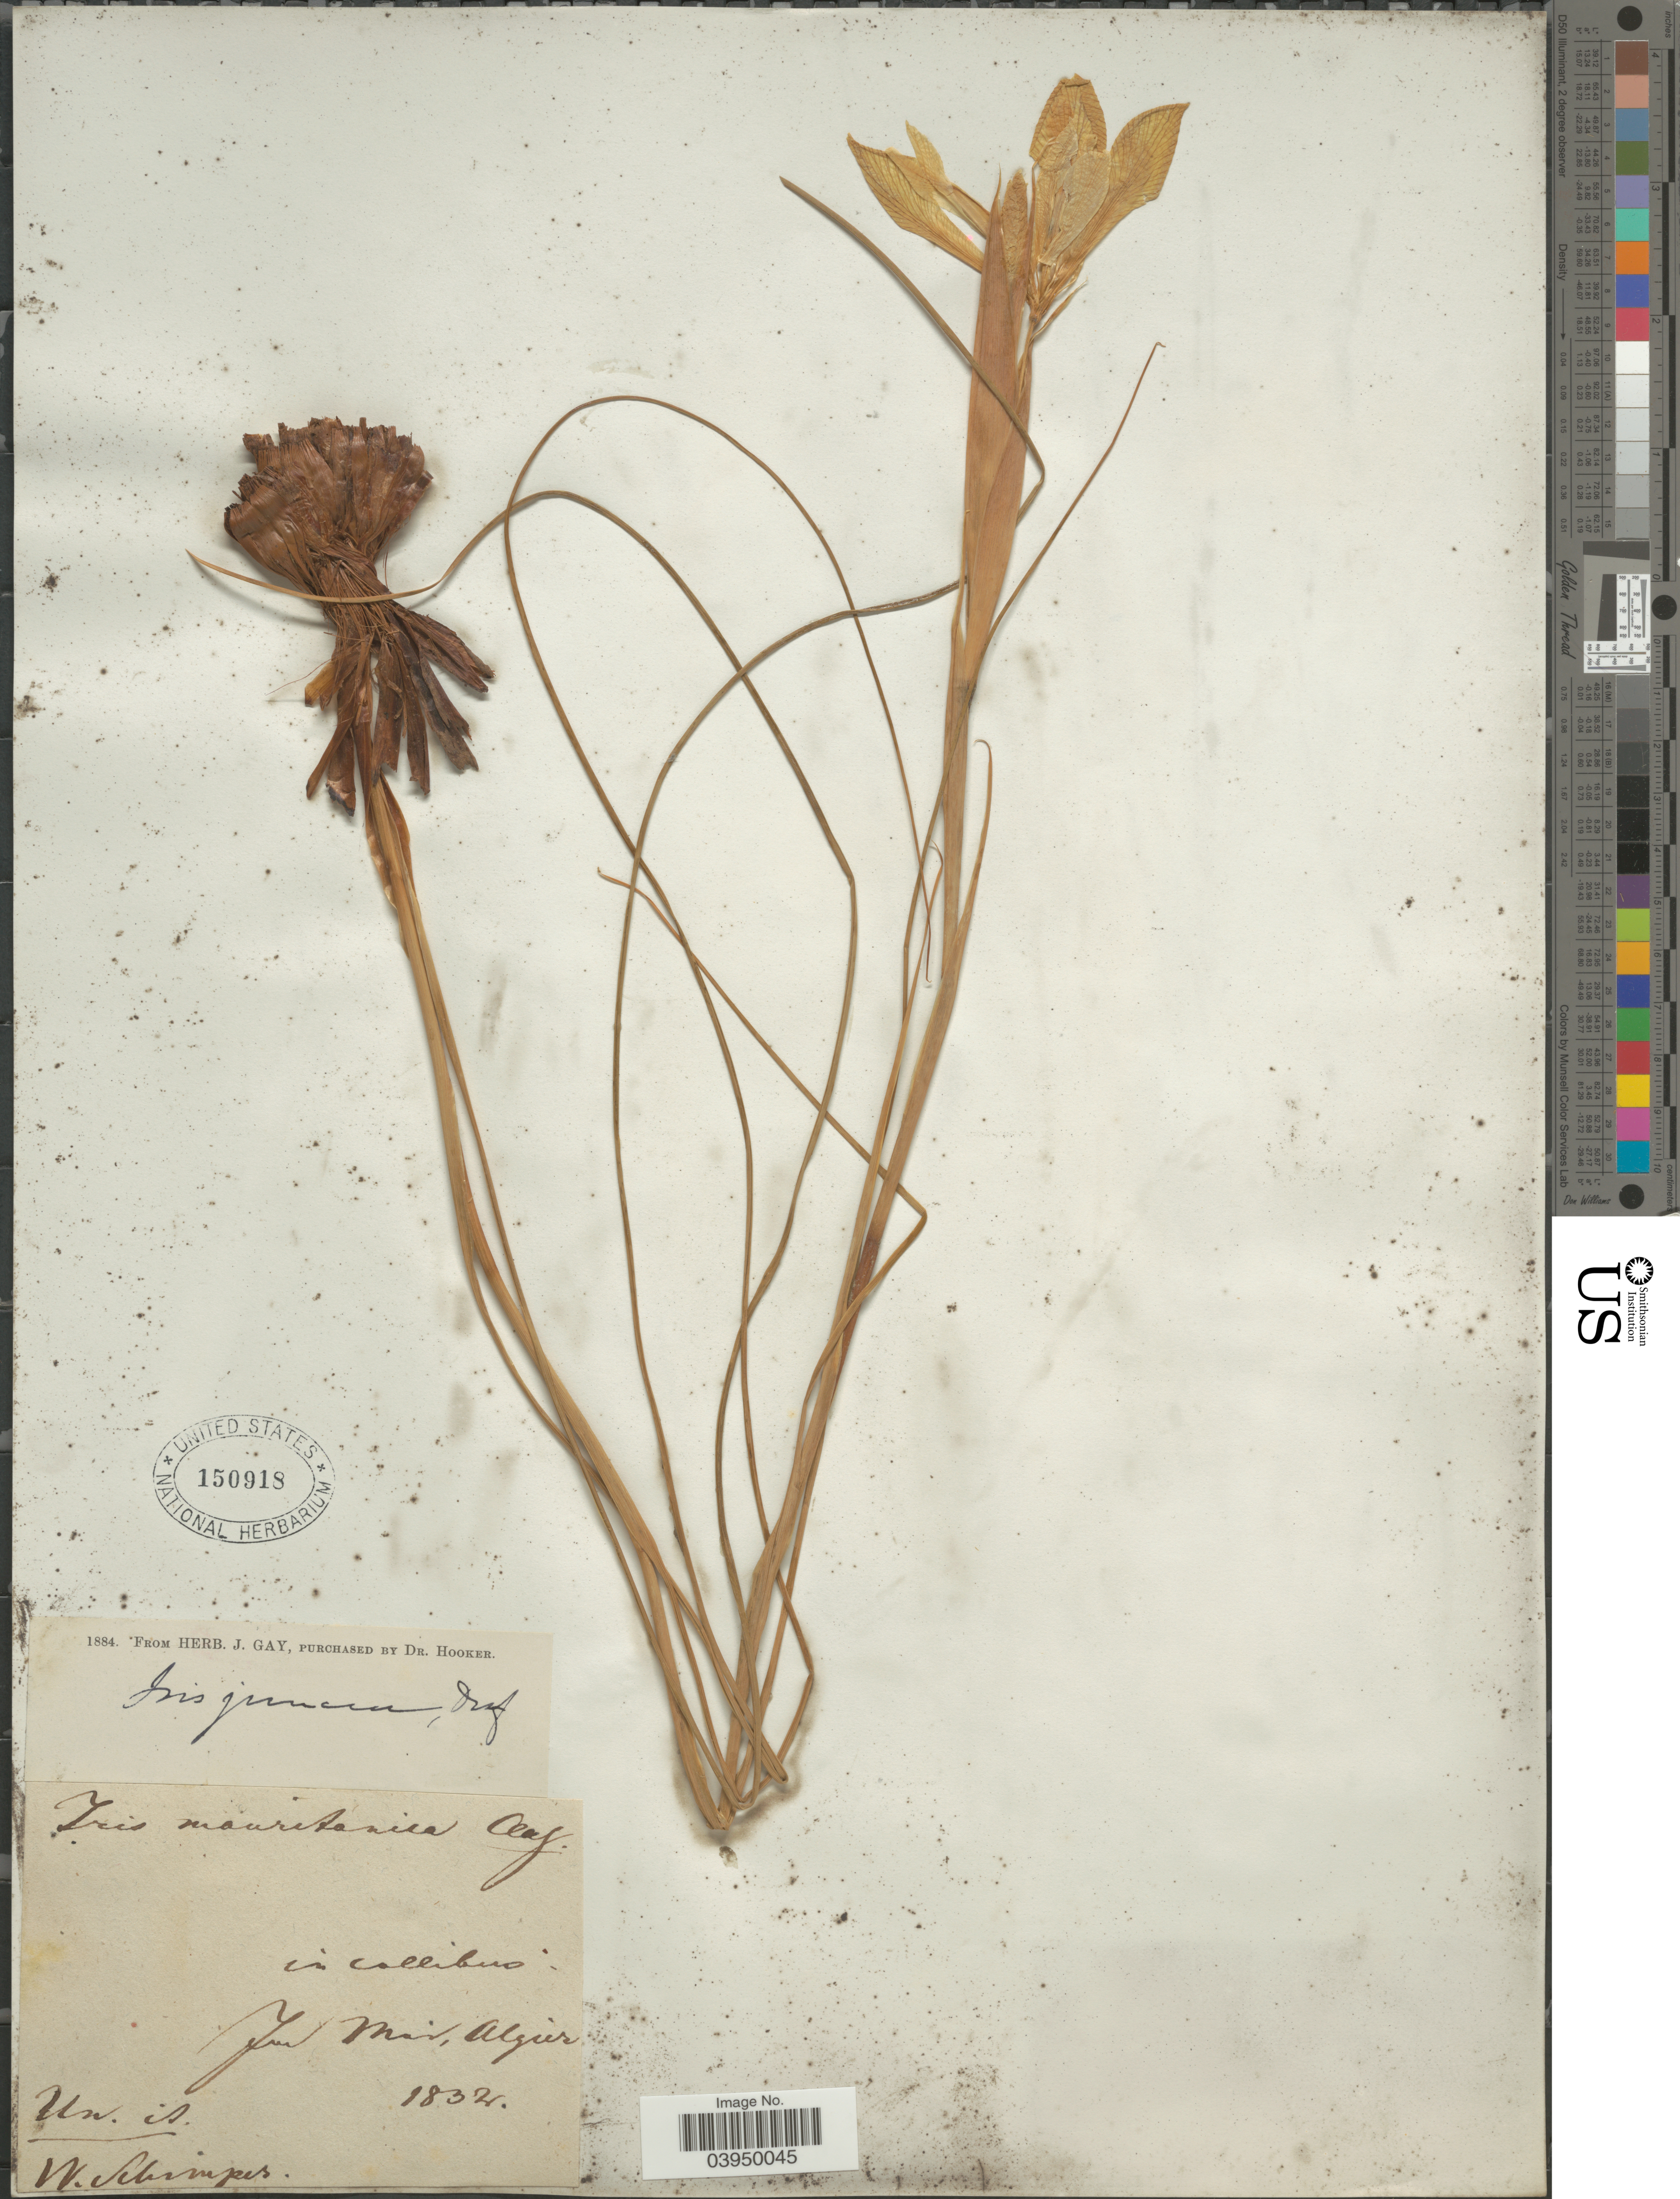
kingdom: Plantae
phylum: Tracheophyta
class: Liliopsida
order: Asparagales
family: Iridaceae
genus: Iris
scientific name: Iris juncea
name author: Poir.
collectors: W. Schimper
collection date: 1832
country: Algeria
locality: In collibus Ju [interpreted] Mi [illegible text], Algier.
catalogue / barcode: US 150918